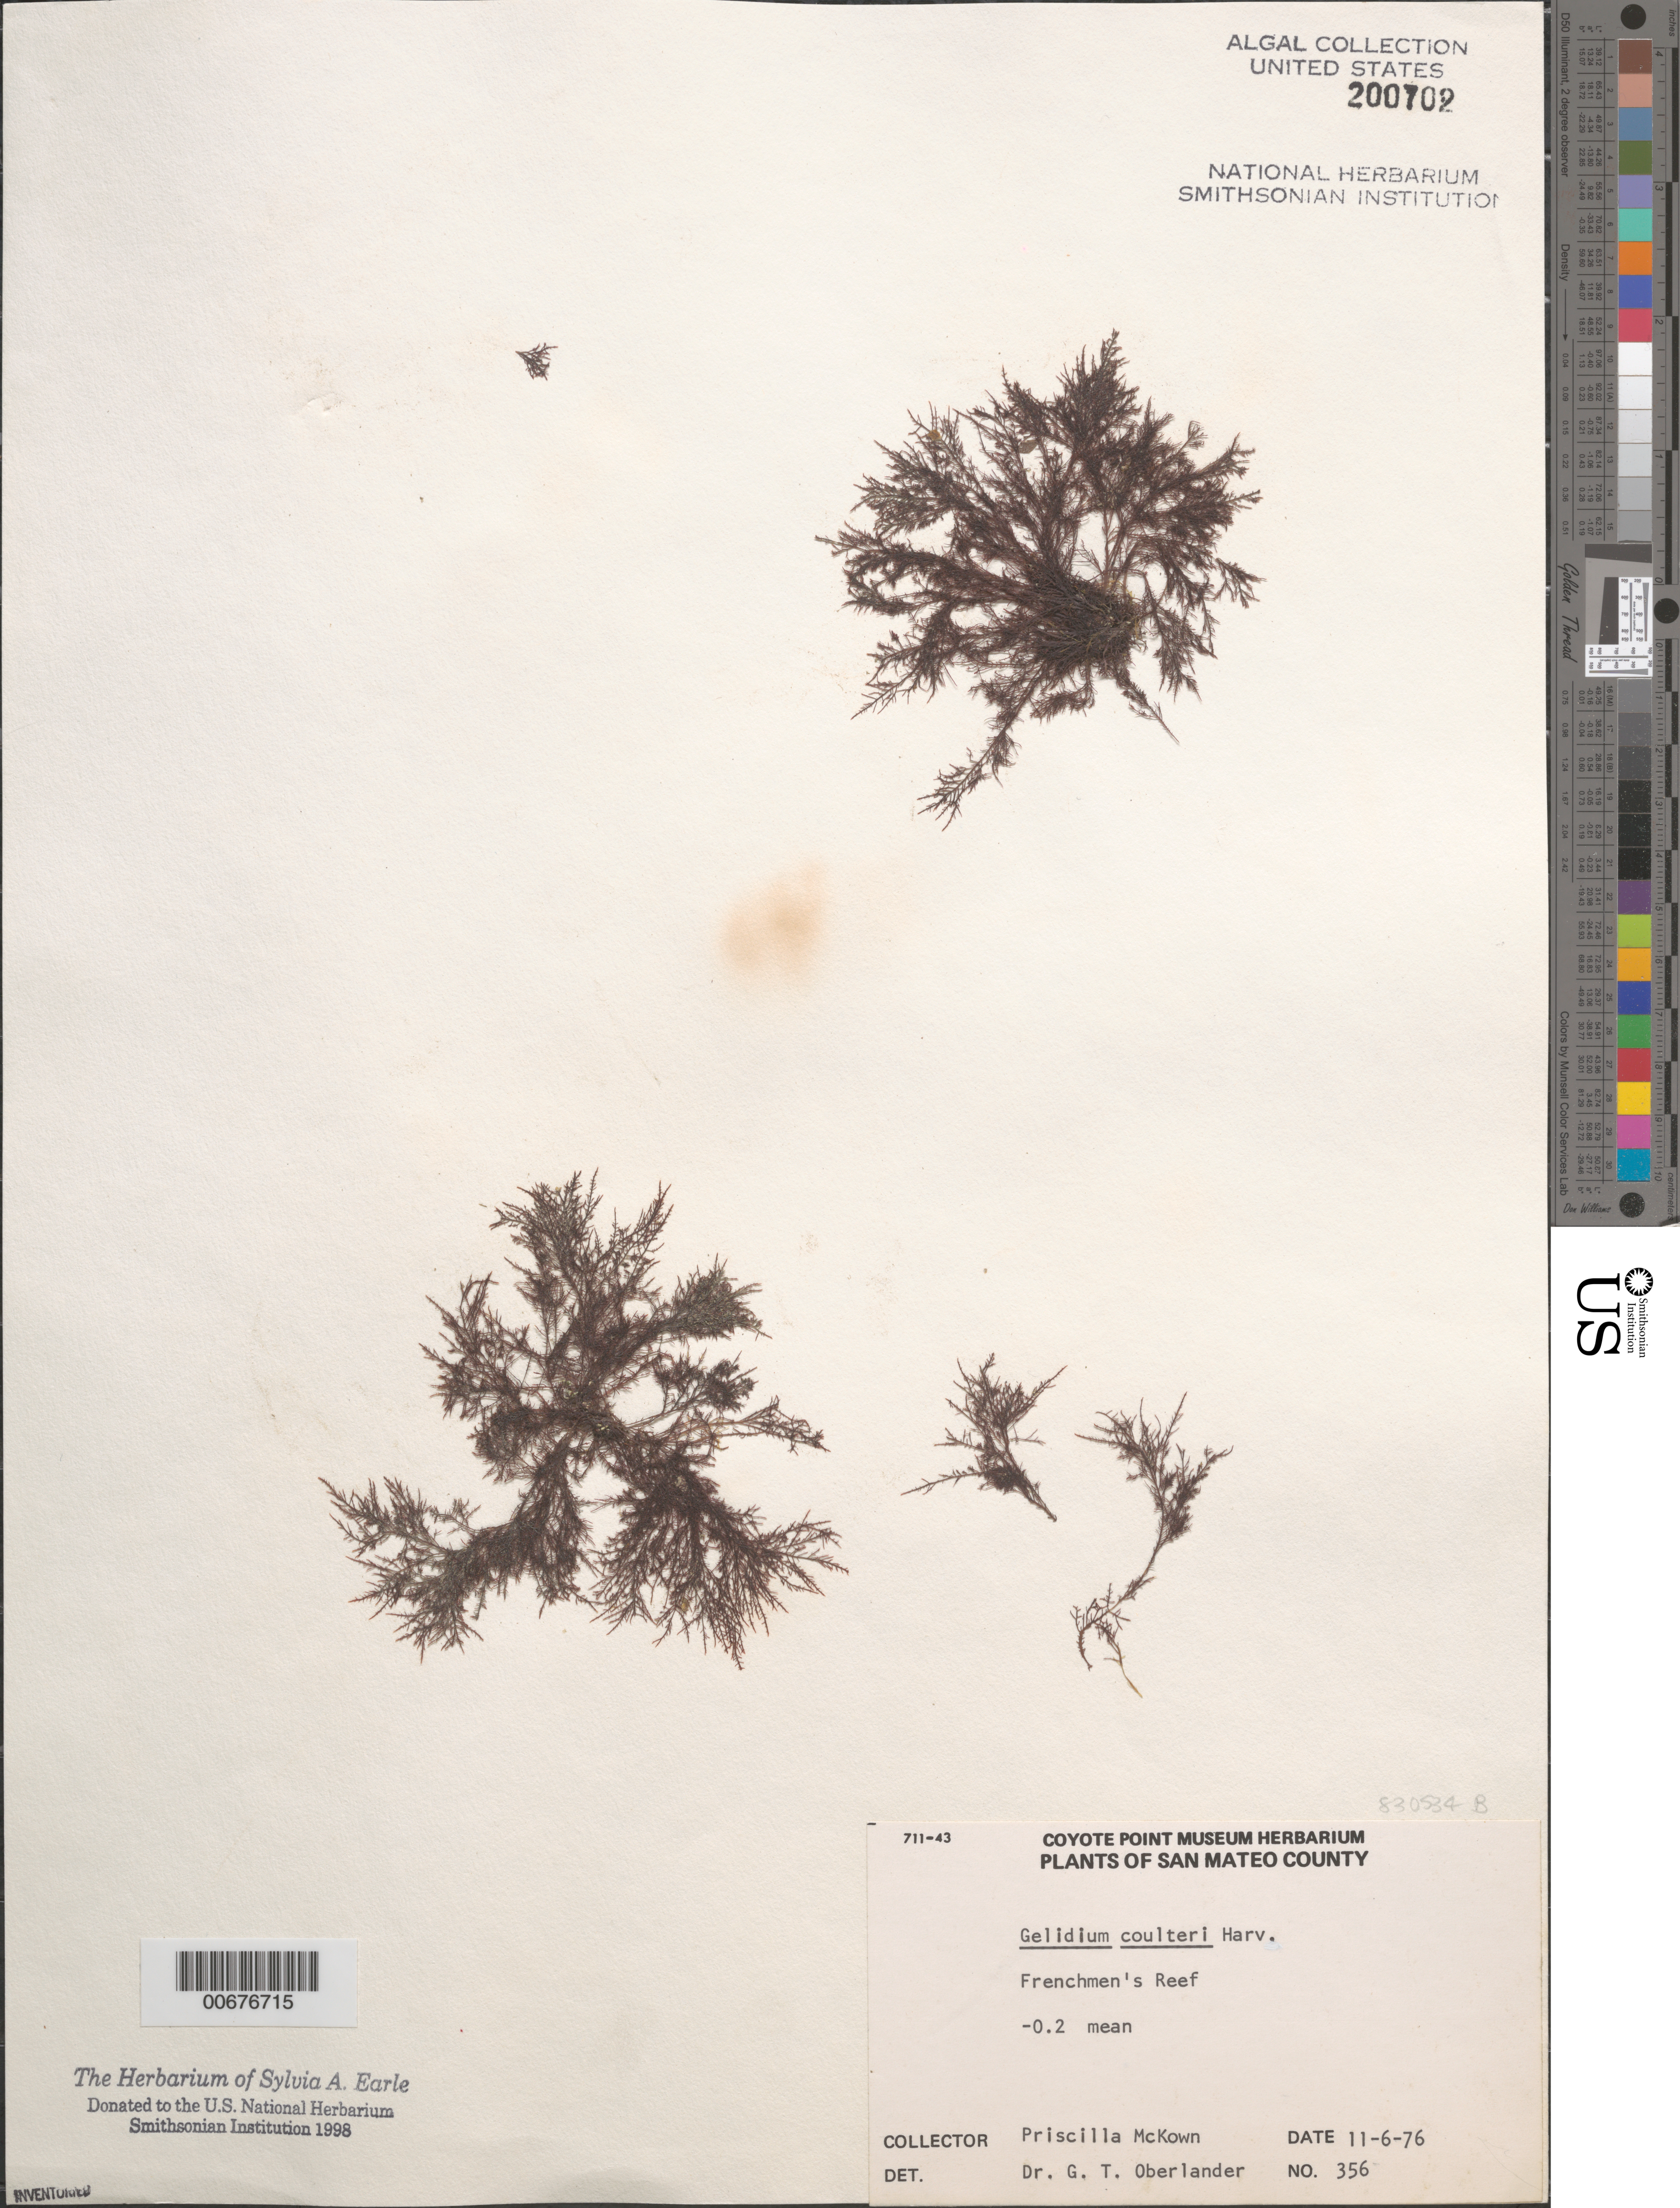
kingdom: Plantae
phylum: Rhodophyta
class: Florideophyceae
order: Gelidiales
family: Gelidiaceae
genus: Gelidium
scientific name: Gelidium coulteri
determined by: Oberlander, G. T.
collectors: P. McKown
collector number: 356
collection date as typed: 06 Nov 1976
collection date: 1976-11-06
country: United States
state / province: California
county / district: San Mateo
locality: Frenchmens Reef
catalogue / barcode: US 200702